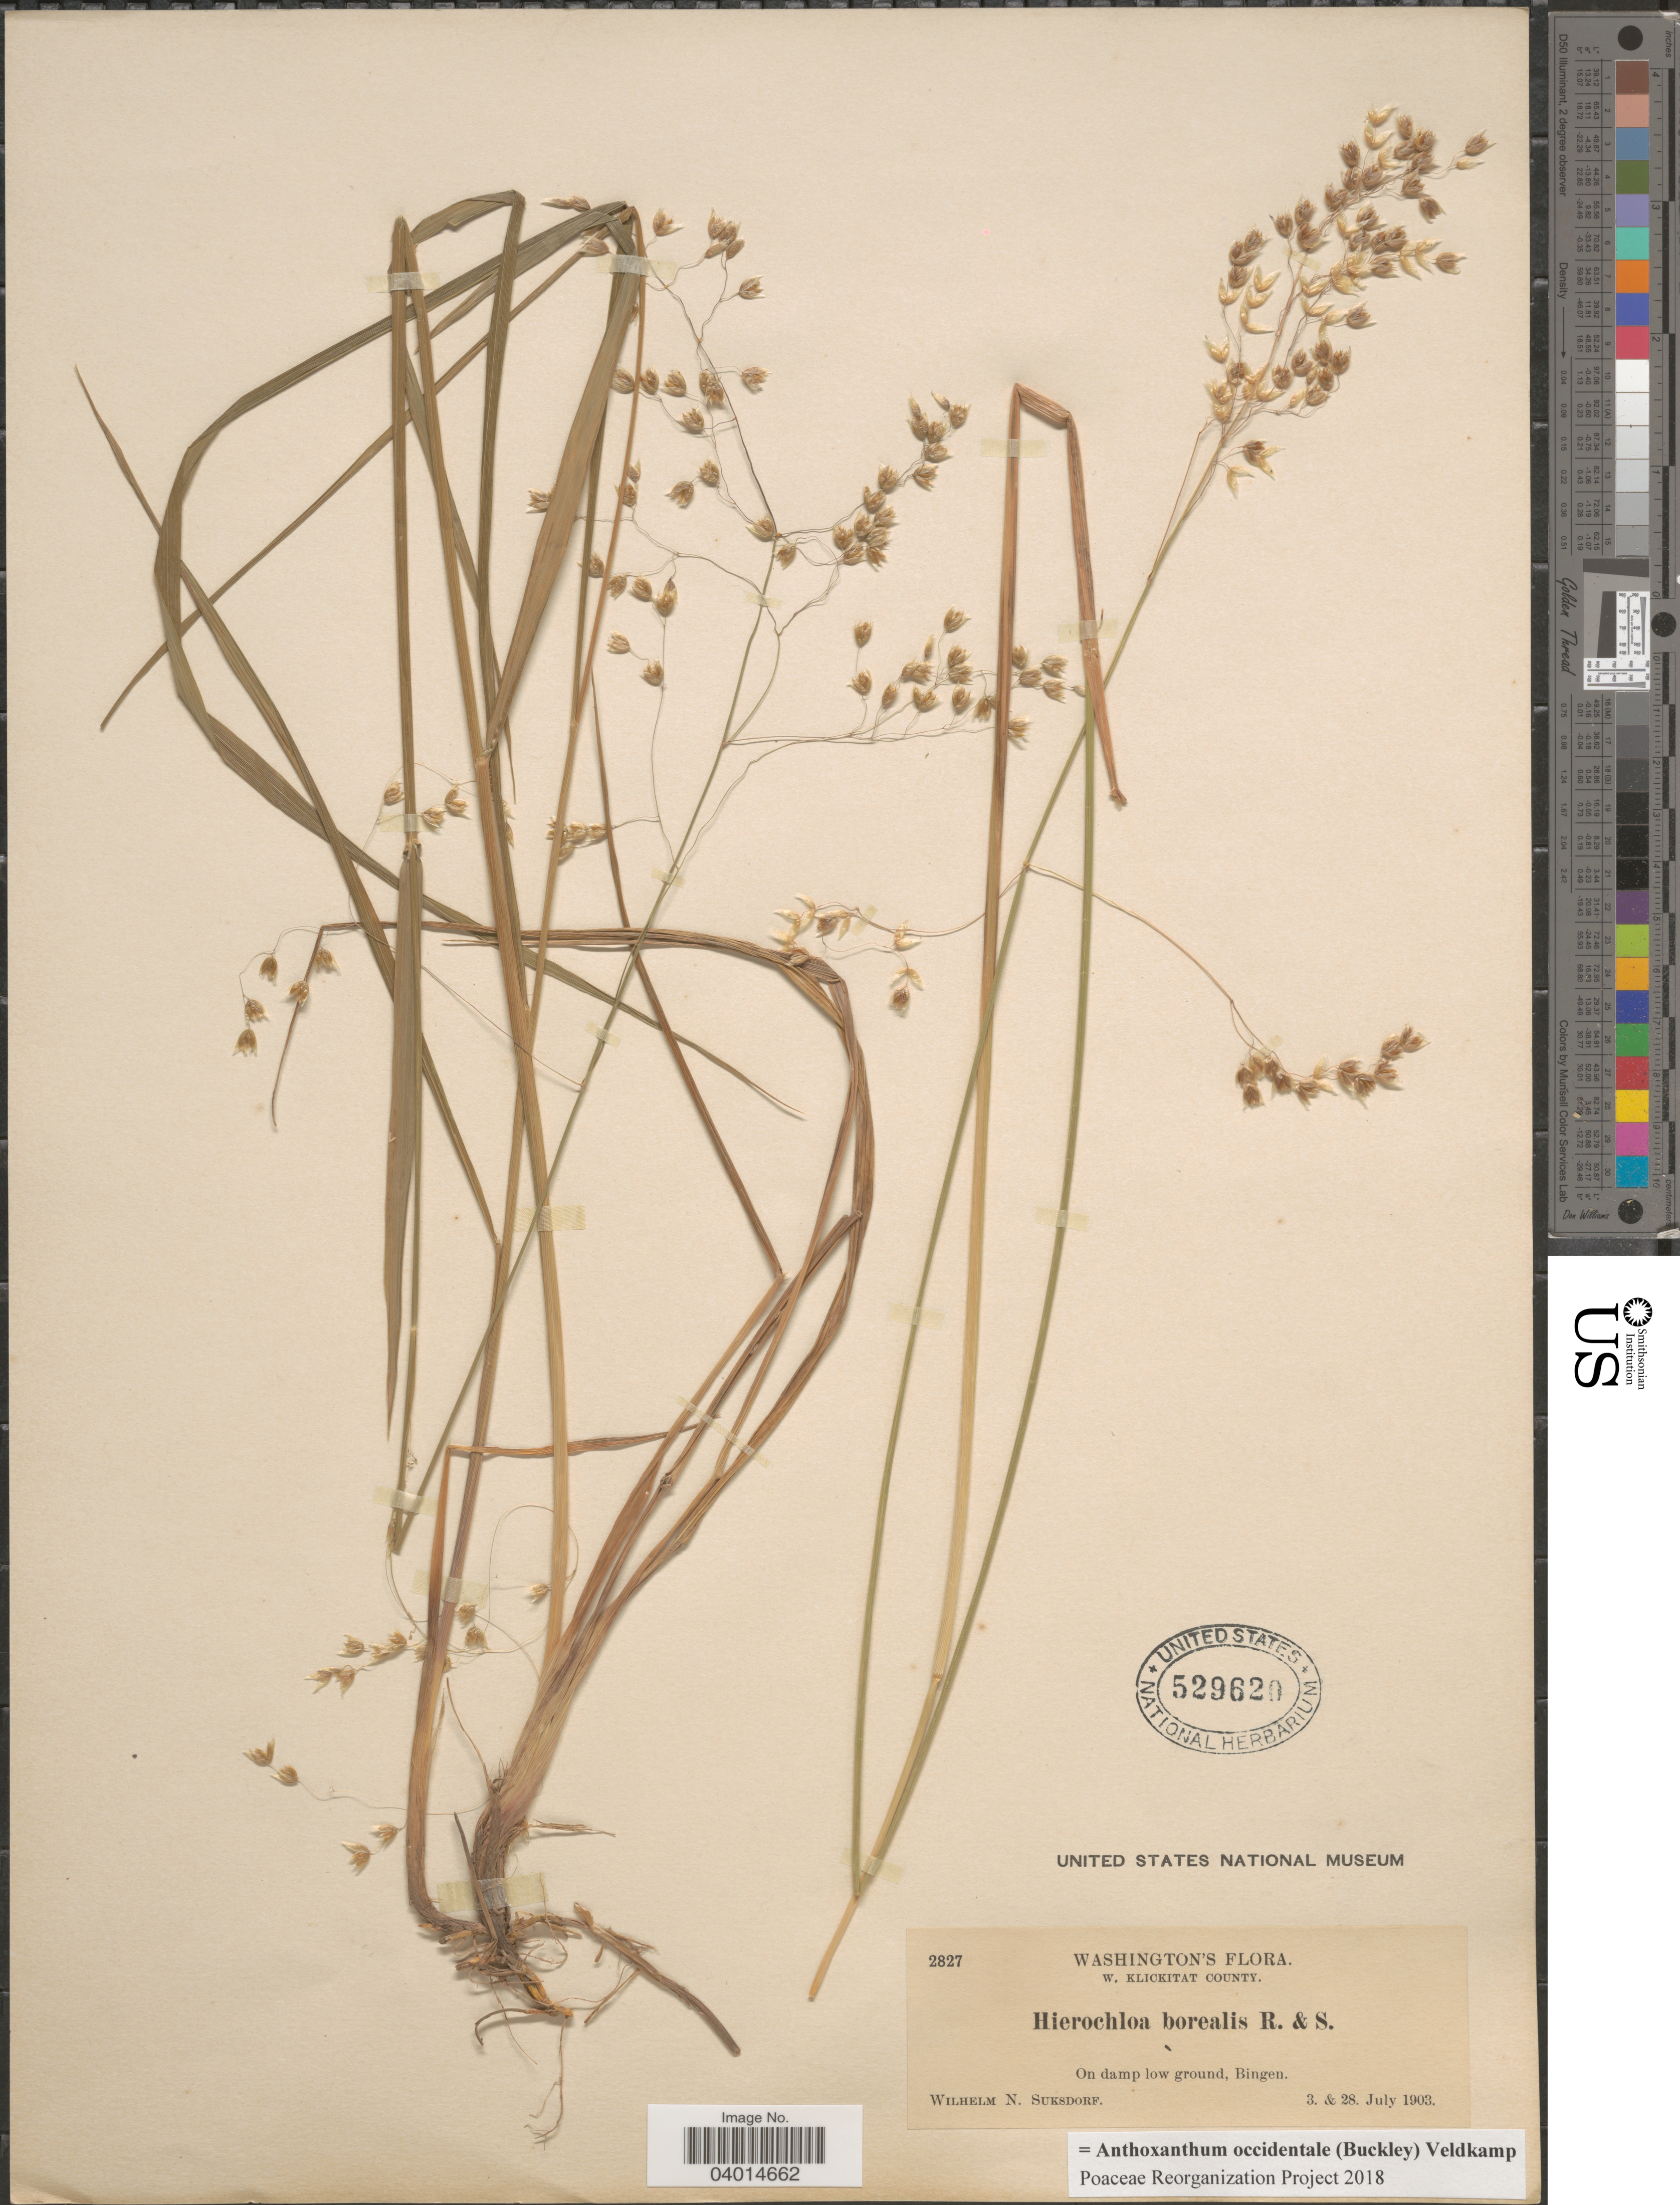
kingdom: Plantae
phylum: Tracheophyta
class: Liliopsida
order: Poales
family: Poaceae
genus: Anthoxanthum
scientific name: Anthoxanthum occidentale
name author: (Buckley) Veldkamp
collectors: W. N. Suksdorf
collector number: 2827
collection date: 1903-07-03/1903-07-28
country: United States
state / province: Washington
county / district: Klickitat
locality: W. Klickitat County. On damp low ground, Bingen.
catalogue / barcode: US 529620